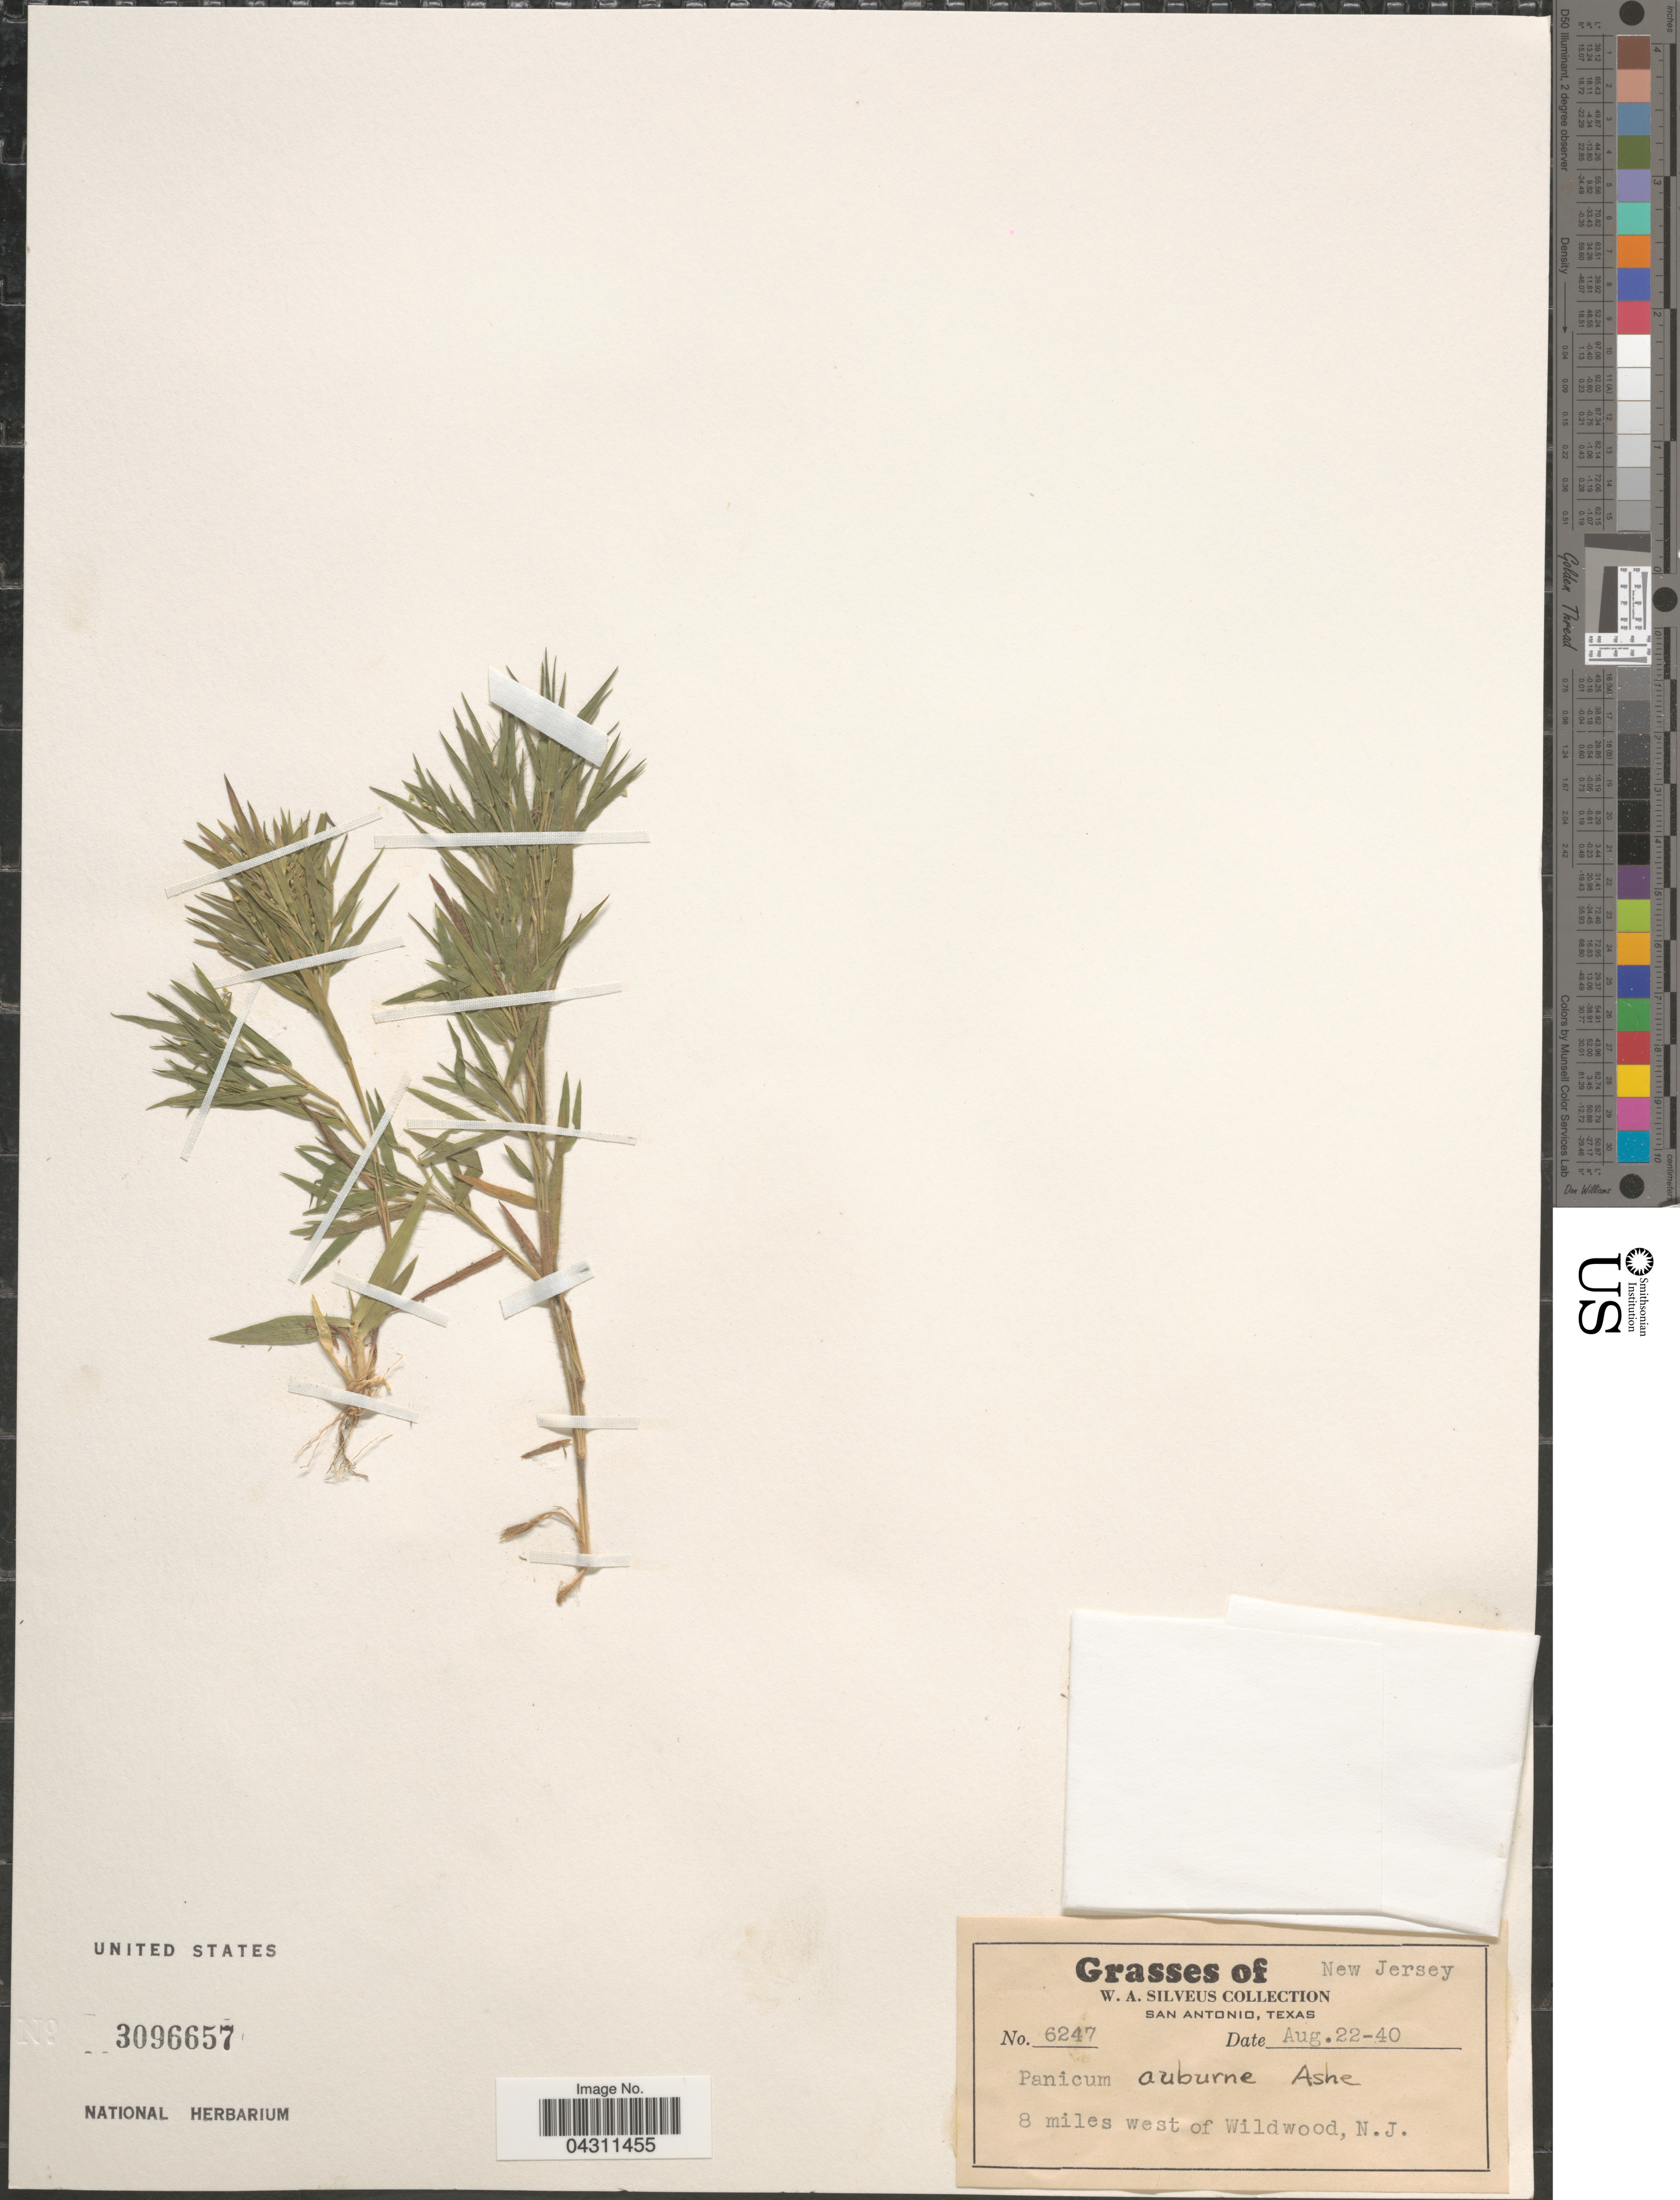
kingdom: Plantae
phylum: Tracheophyta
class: Liliopsida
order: Poales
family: Poaceae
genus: Dichanthelium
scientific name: Dichanthelium sphaerocarpon var. sphaerocarpon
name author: (Elliott) Gould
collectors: W. Silveus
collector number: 6247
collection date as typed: Transcribed d/m/y: 22/8/40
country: United States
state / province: New Jersey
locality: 8 miles west of Wildwood.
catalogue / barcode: US 3096657